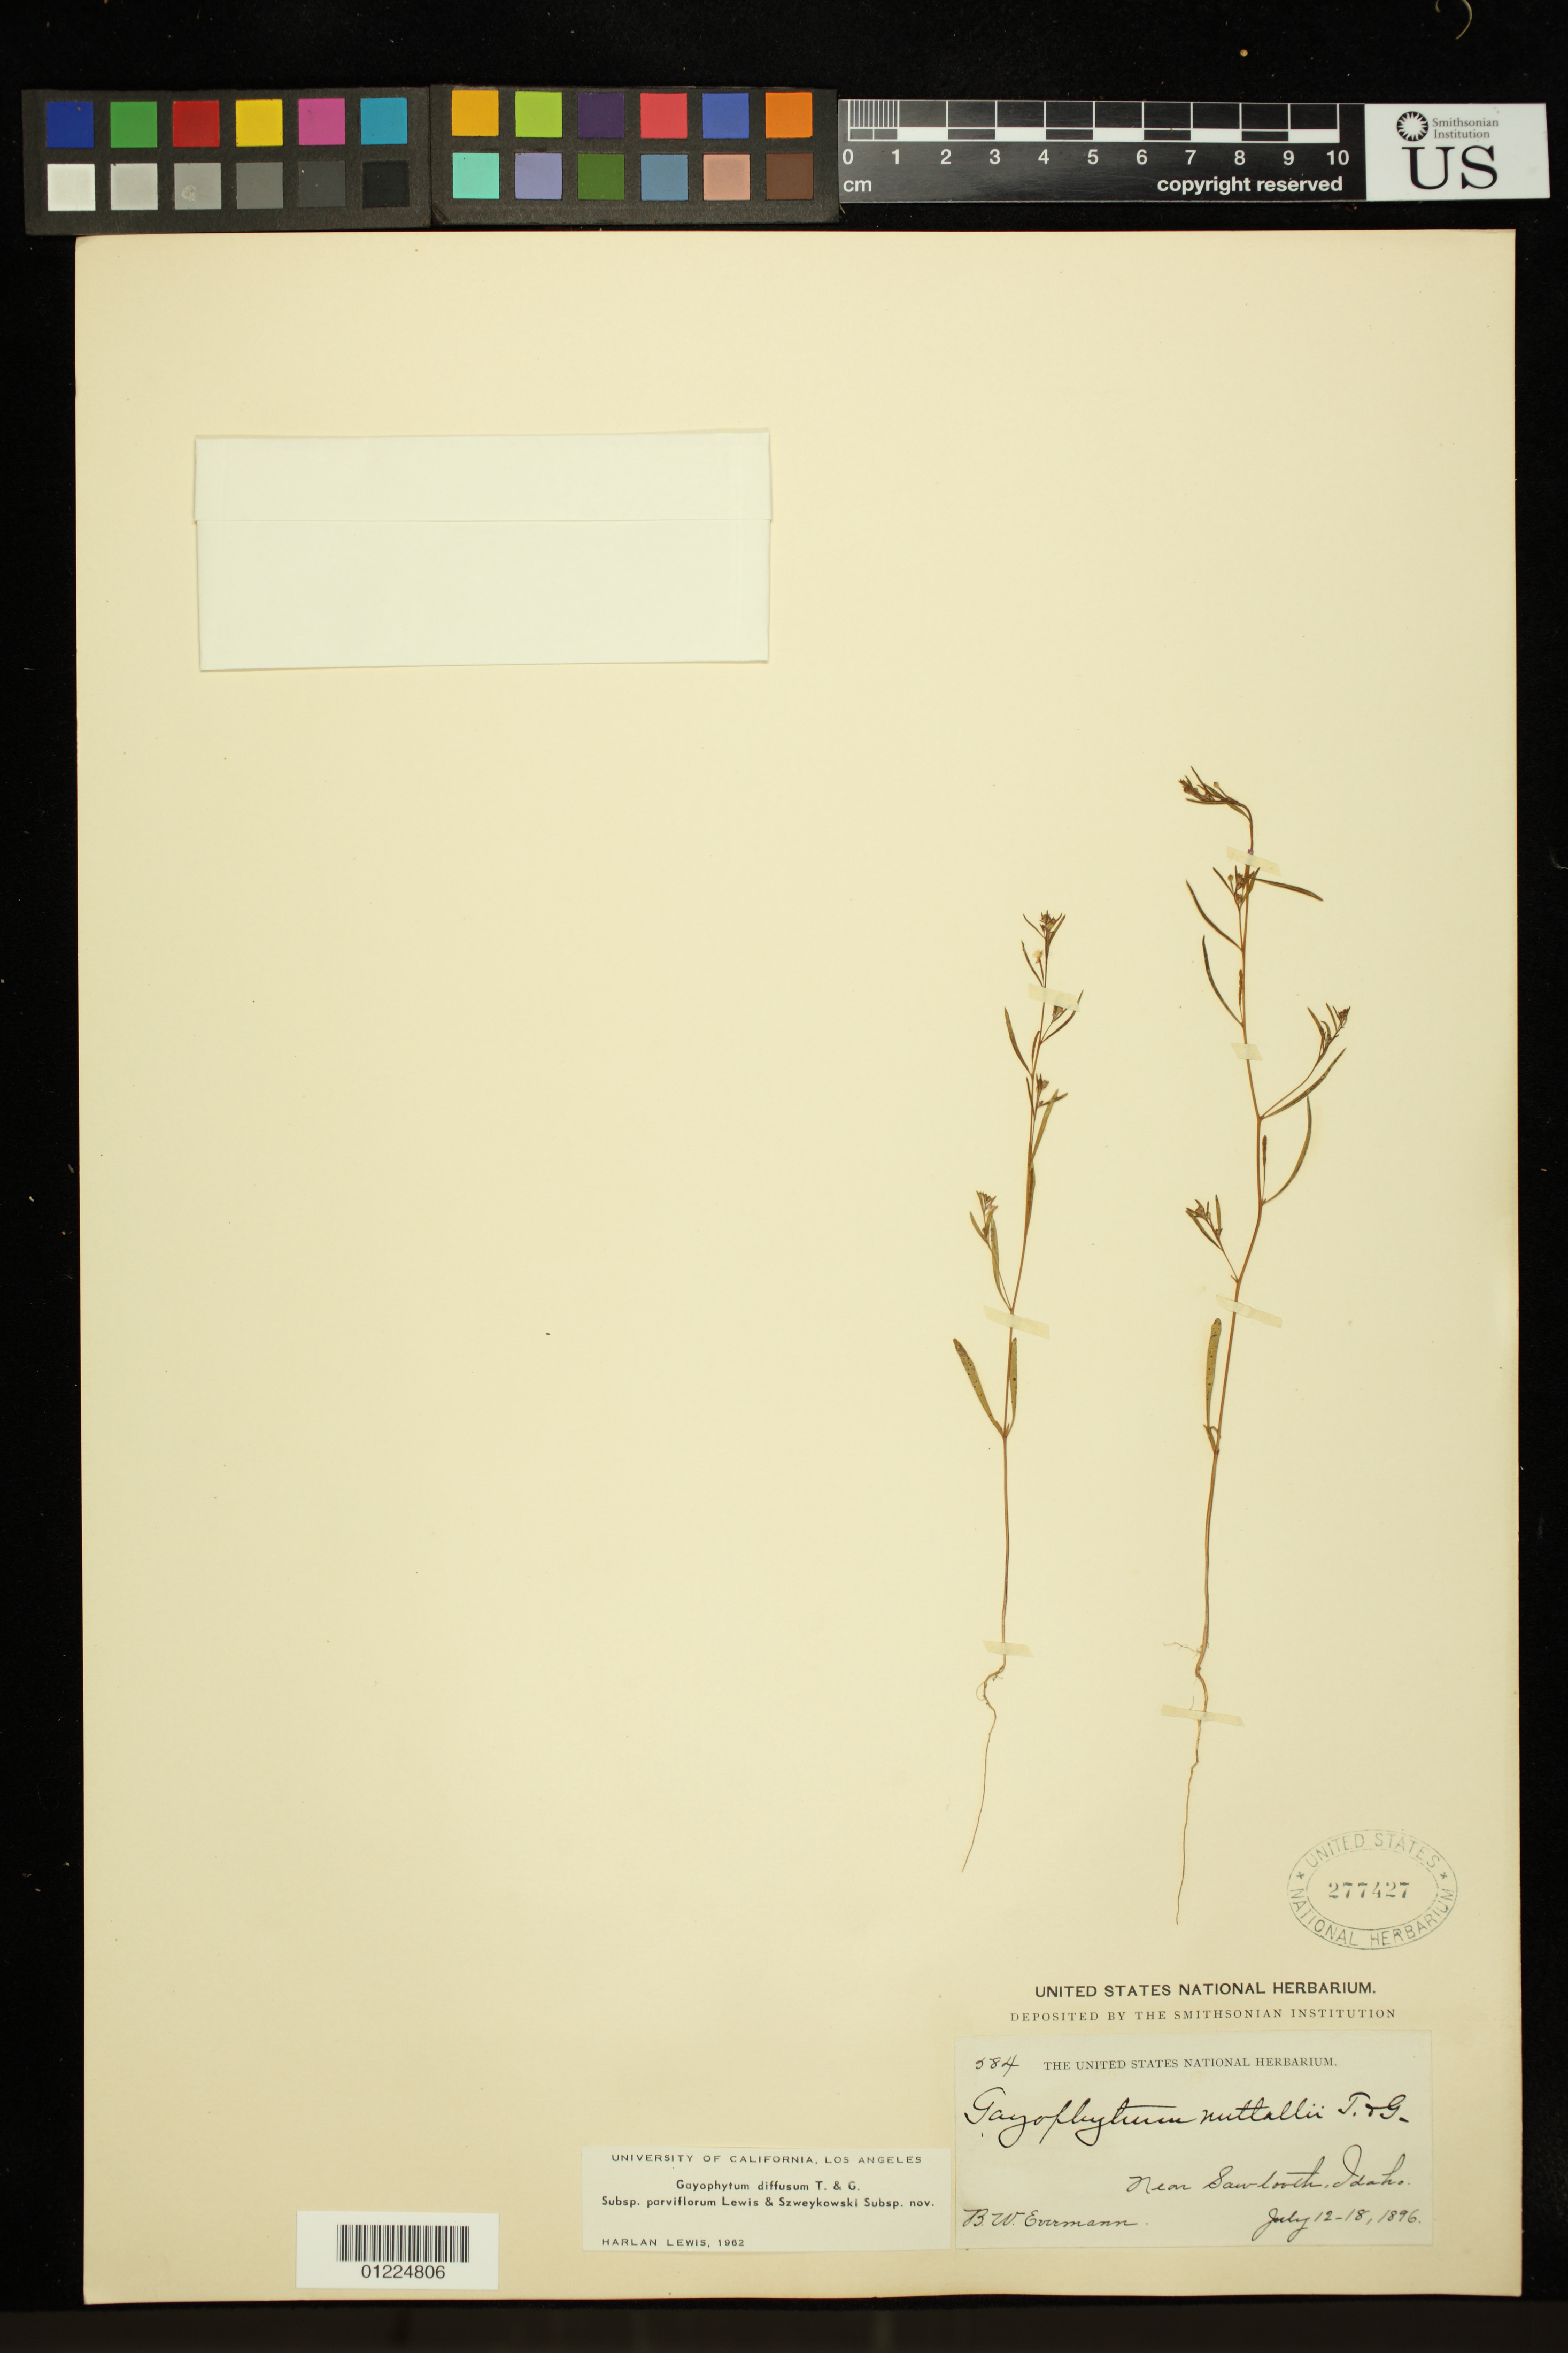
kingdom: Plantae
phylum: Tracheophyta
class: Magnoliopsida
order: Myrtales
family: Onagraceae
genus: Gayophytum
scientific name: Gayophytum diffusum subsp. parviflorum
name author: F. H. Lewis & Szweyk.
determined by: Lewis, H.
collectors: B. W. Evermann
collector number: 584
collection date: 1896-07-12/1896-07-18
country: United States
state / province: Idaho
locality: near Sawtooth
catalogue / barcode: US 277427